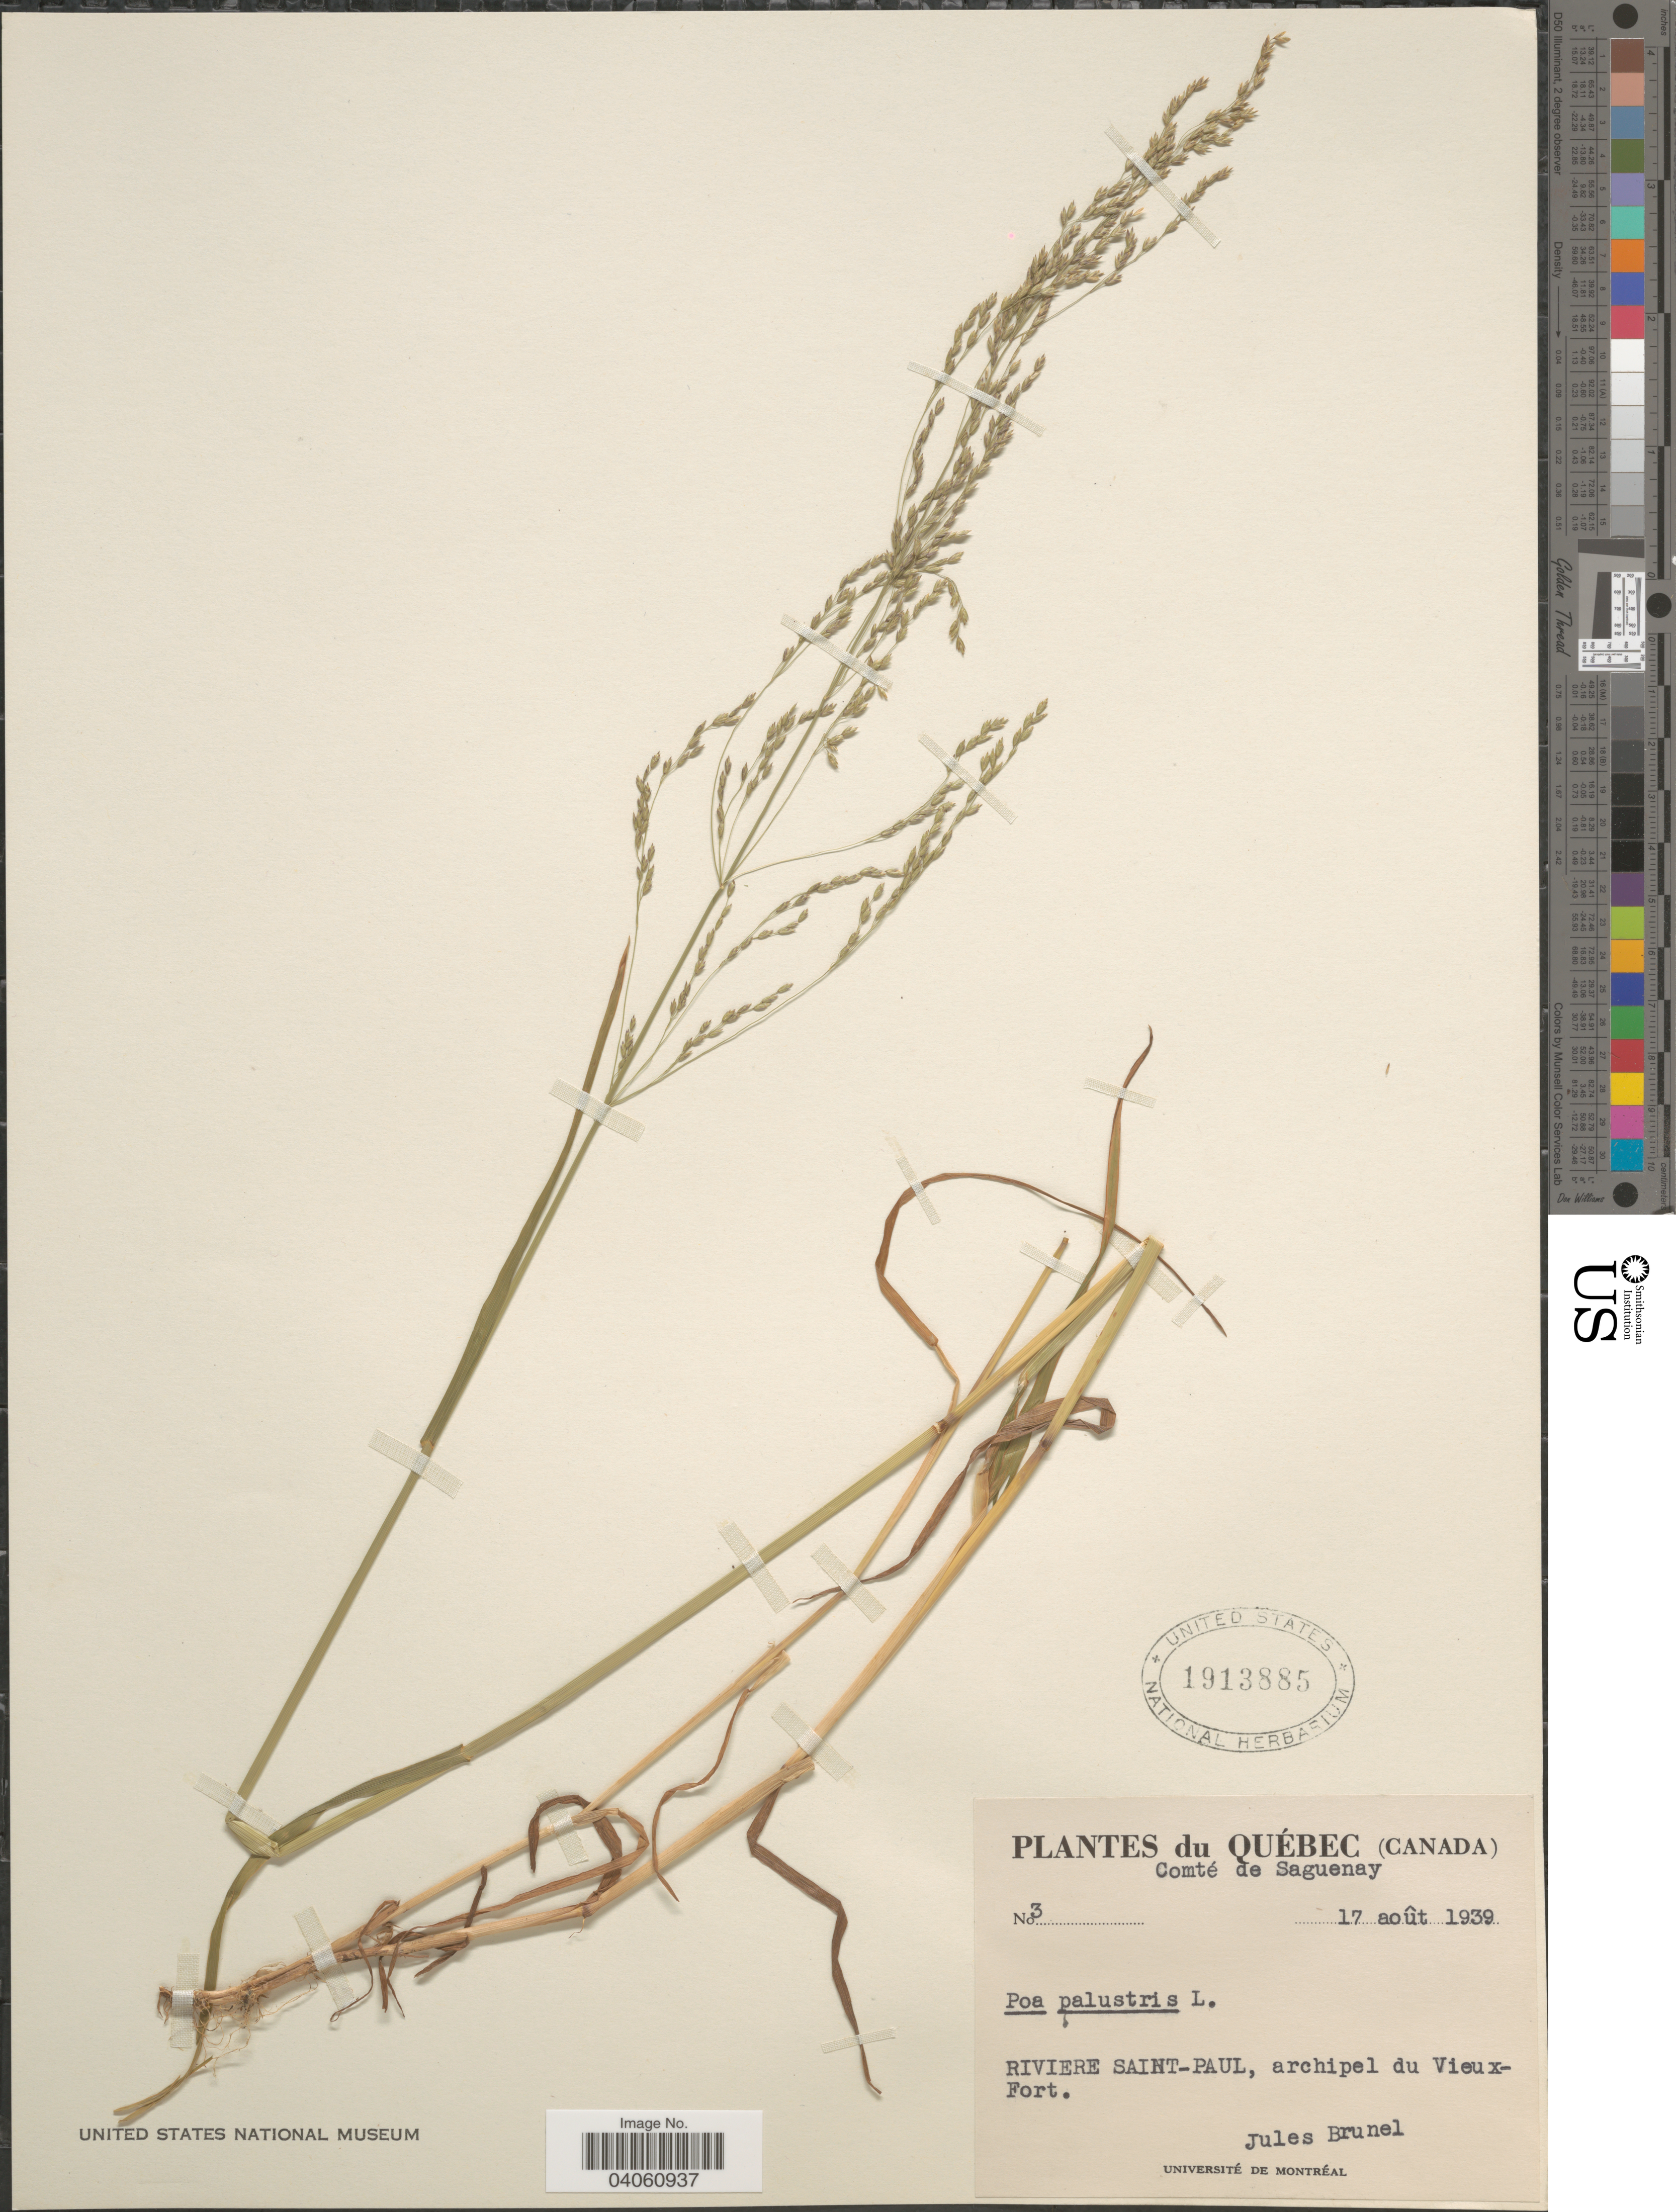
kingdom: Plantae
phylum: Tracheophyta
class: Liliopsida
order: Poales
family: Poaceae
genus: Poa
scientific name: Poa palustris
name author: L.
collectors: J. Brunel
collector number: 3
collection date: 1939-08-17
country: Canada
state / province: Quebec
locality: Comté de Saguenay. Riviere Saint-Paul, archipel du Vieux-Fort.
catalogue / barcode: US 1913885